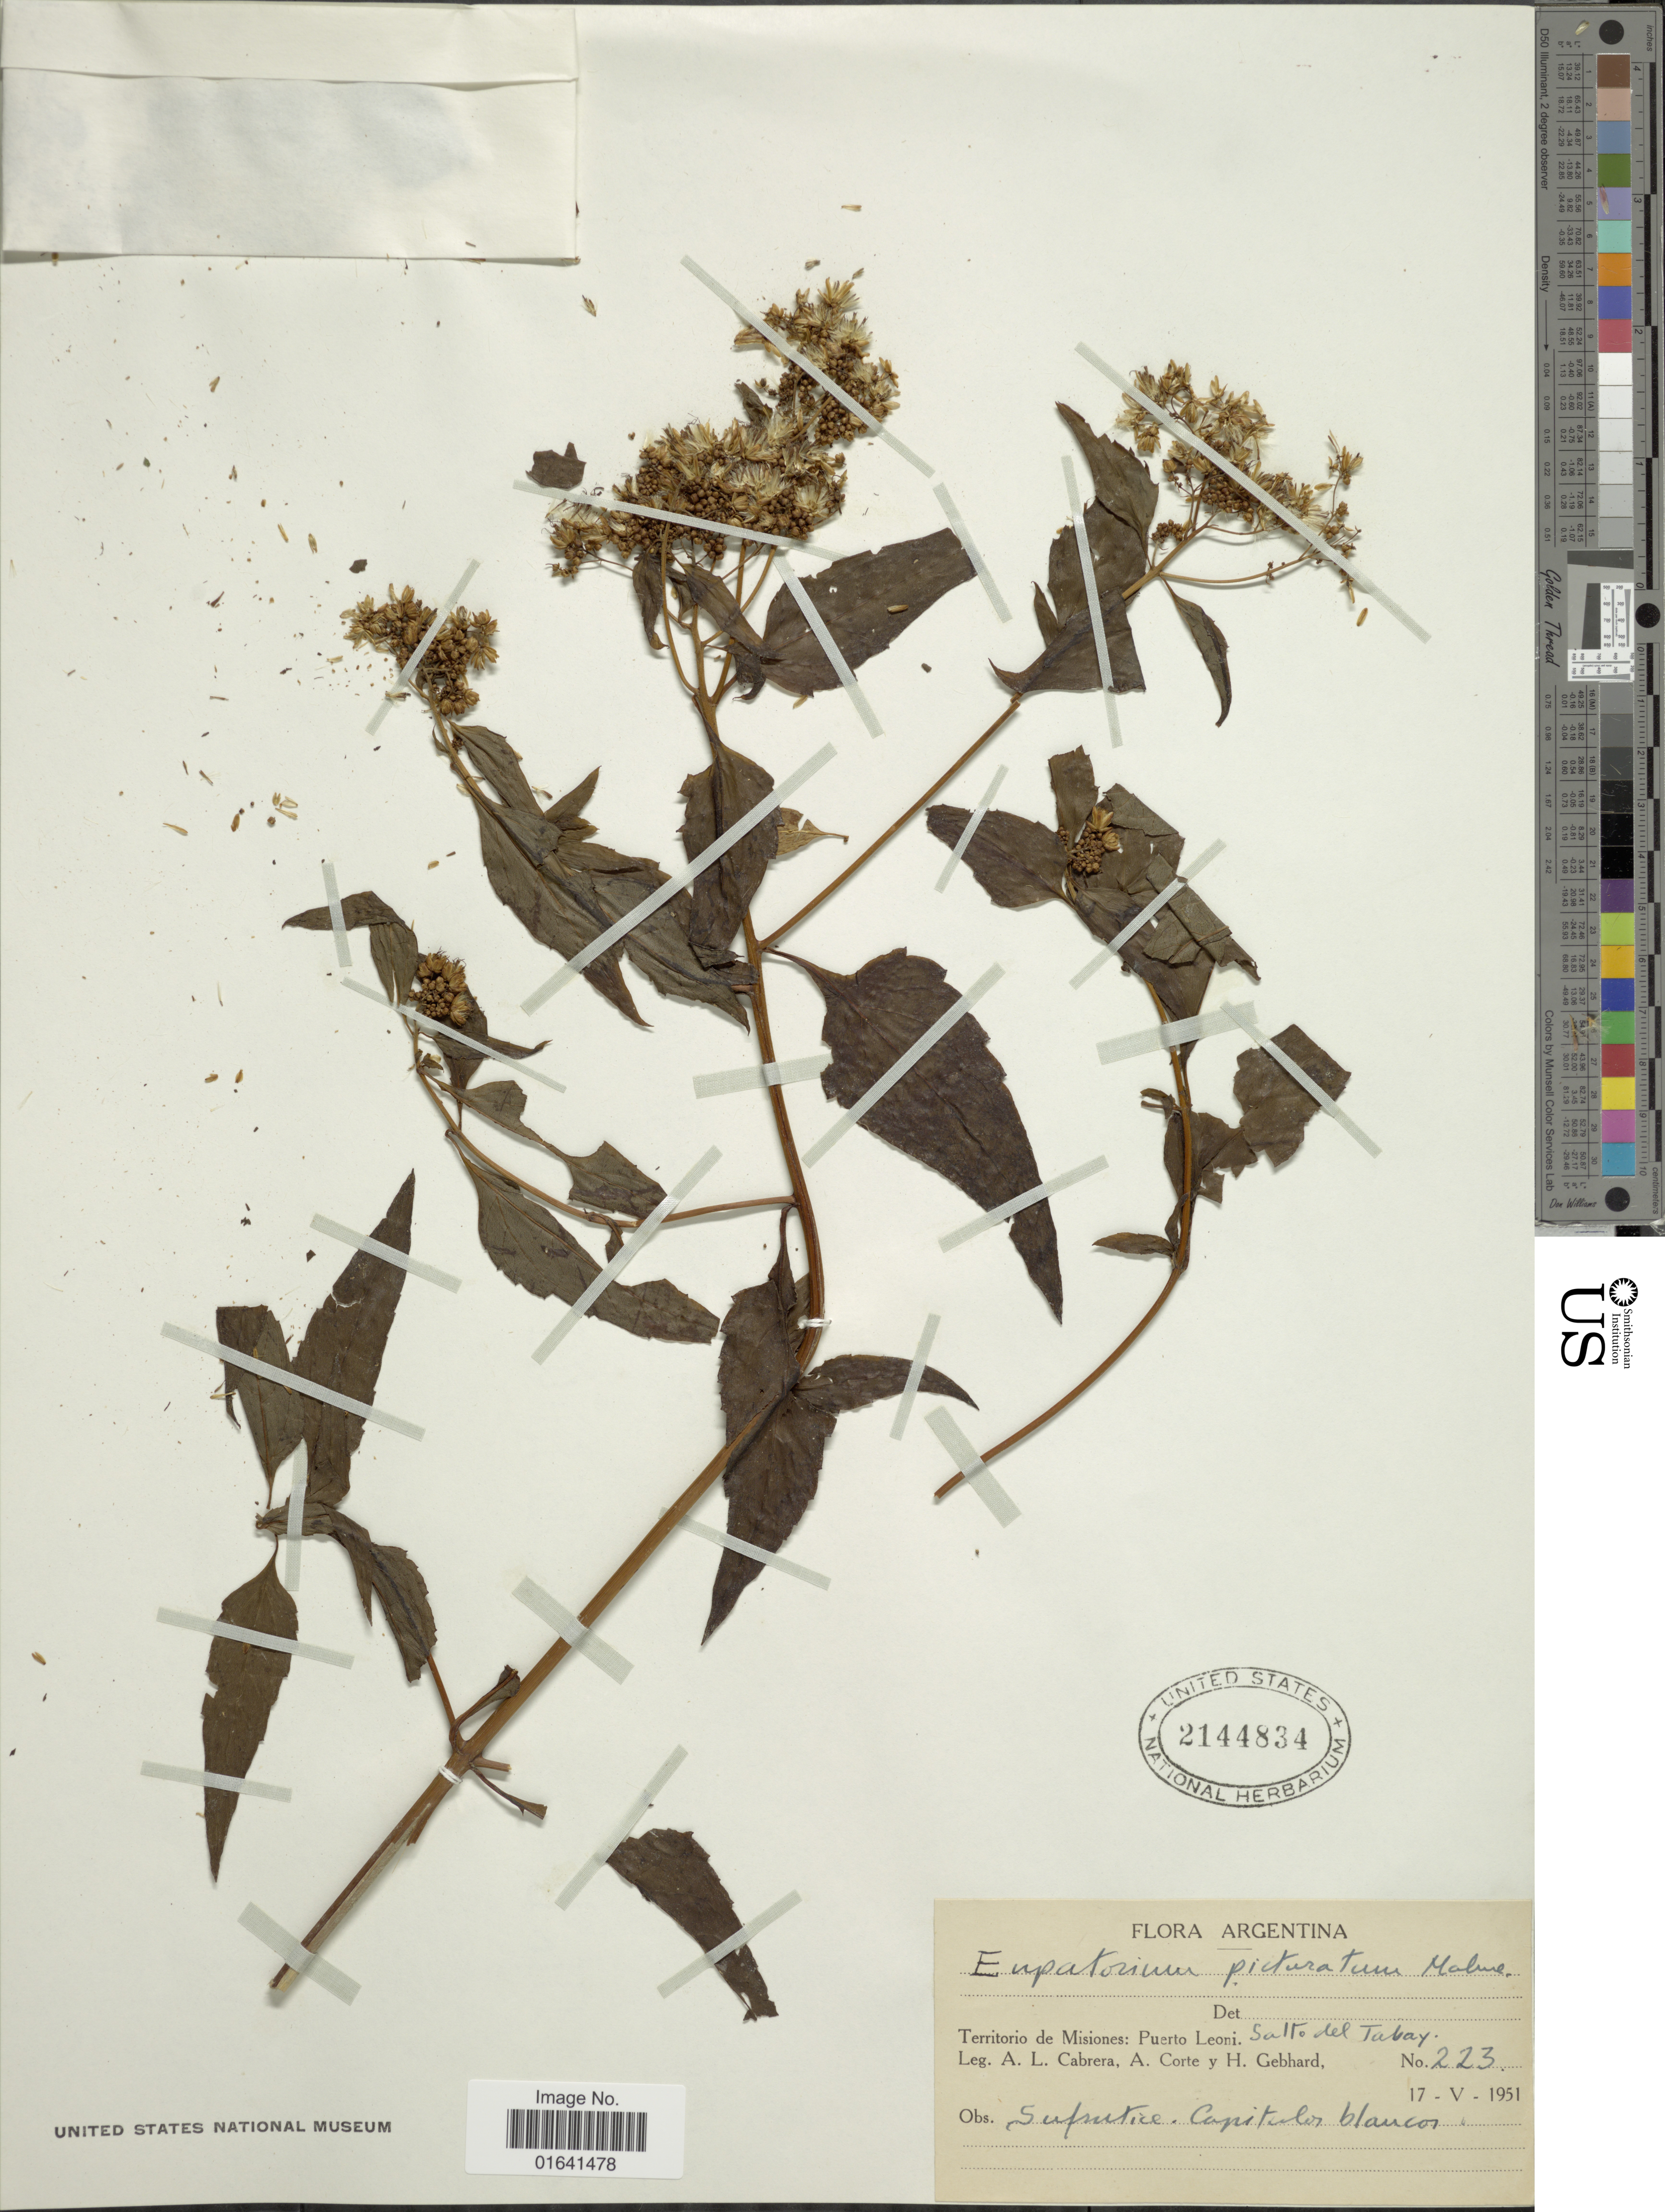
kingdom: Plantae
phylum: Tracheophyta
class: Magnoliopsida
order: Asterales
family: Asteraceae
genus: Austroeupatorium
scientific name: Austroeupatorium picturatum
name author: (Malme) R.M. King & H. Rob.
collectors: A. L. Cabrera, A. Corte & H. Gebhard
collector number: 223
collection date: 1951-05-17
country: Argentina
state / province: Misiones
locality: Territorio de Misiones: Puerto Leoni. Salto del Tabay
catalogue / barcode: US 2144834